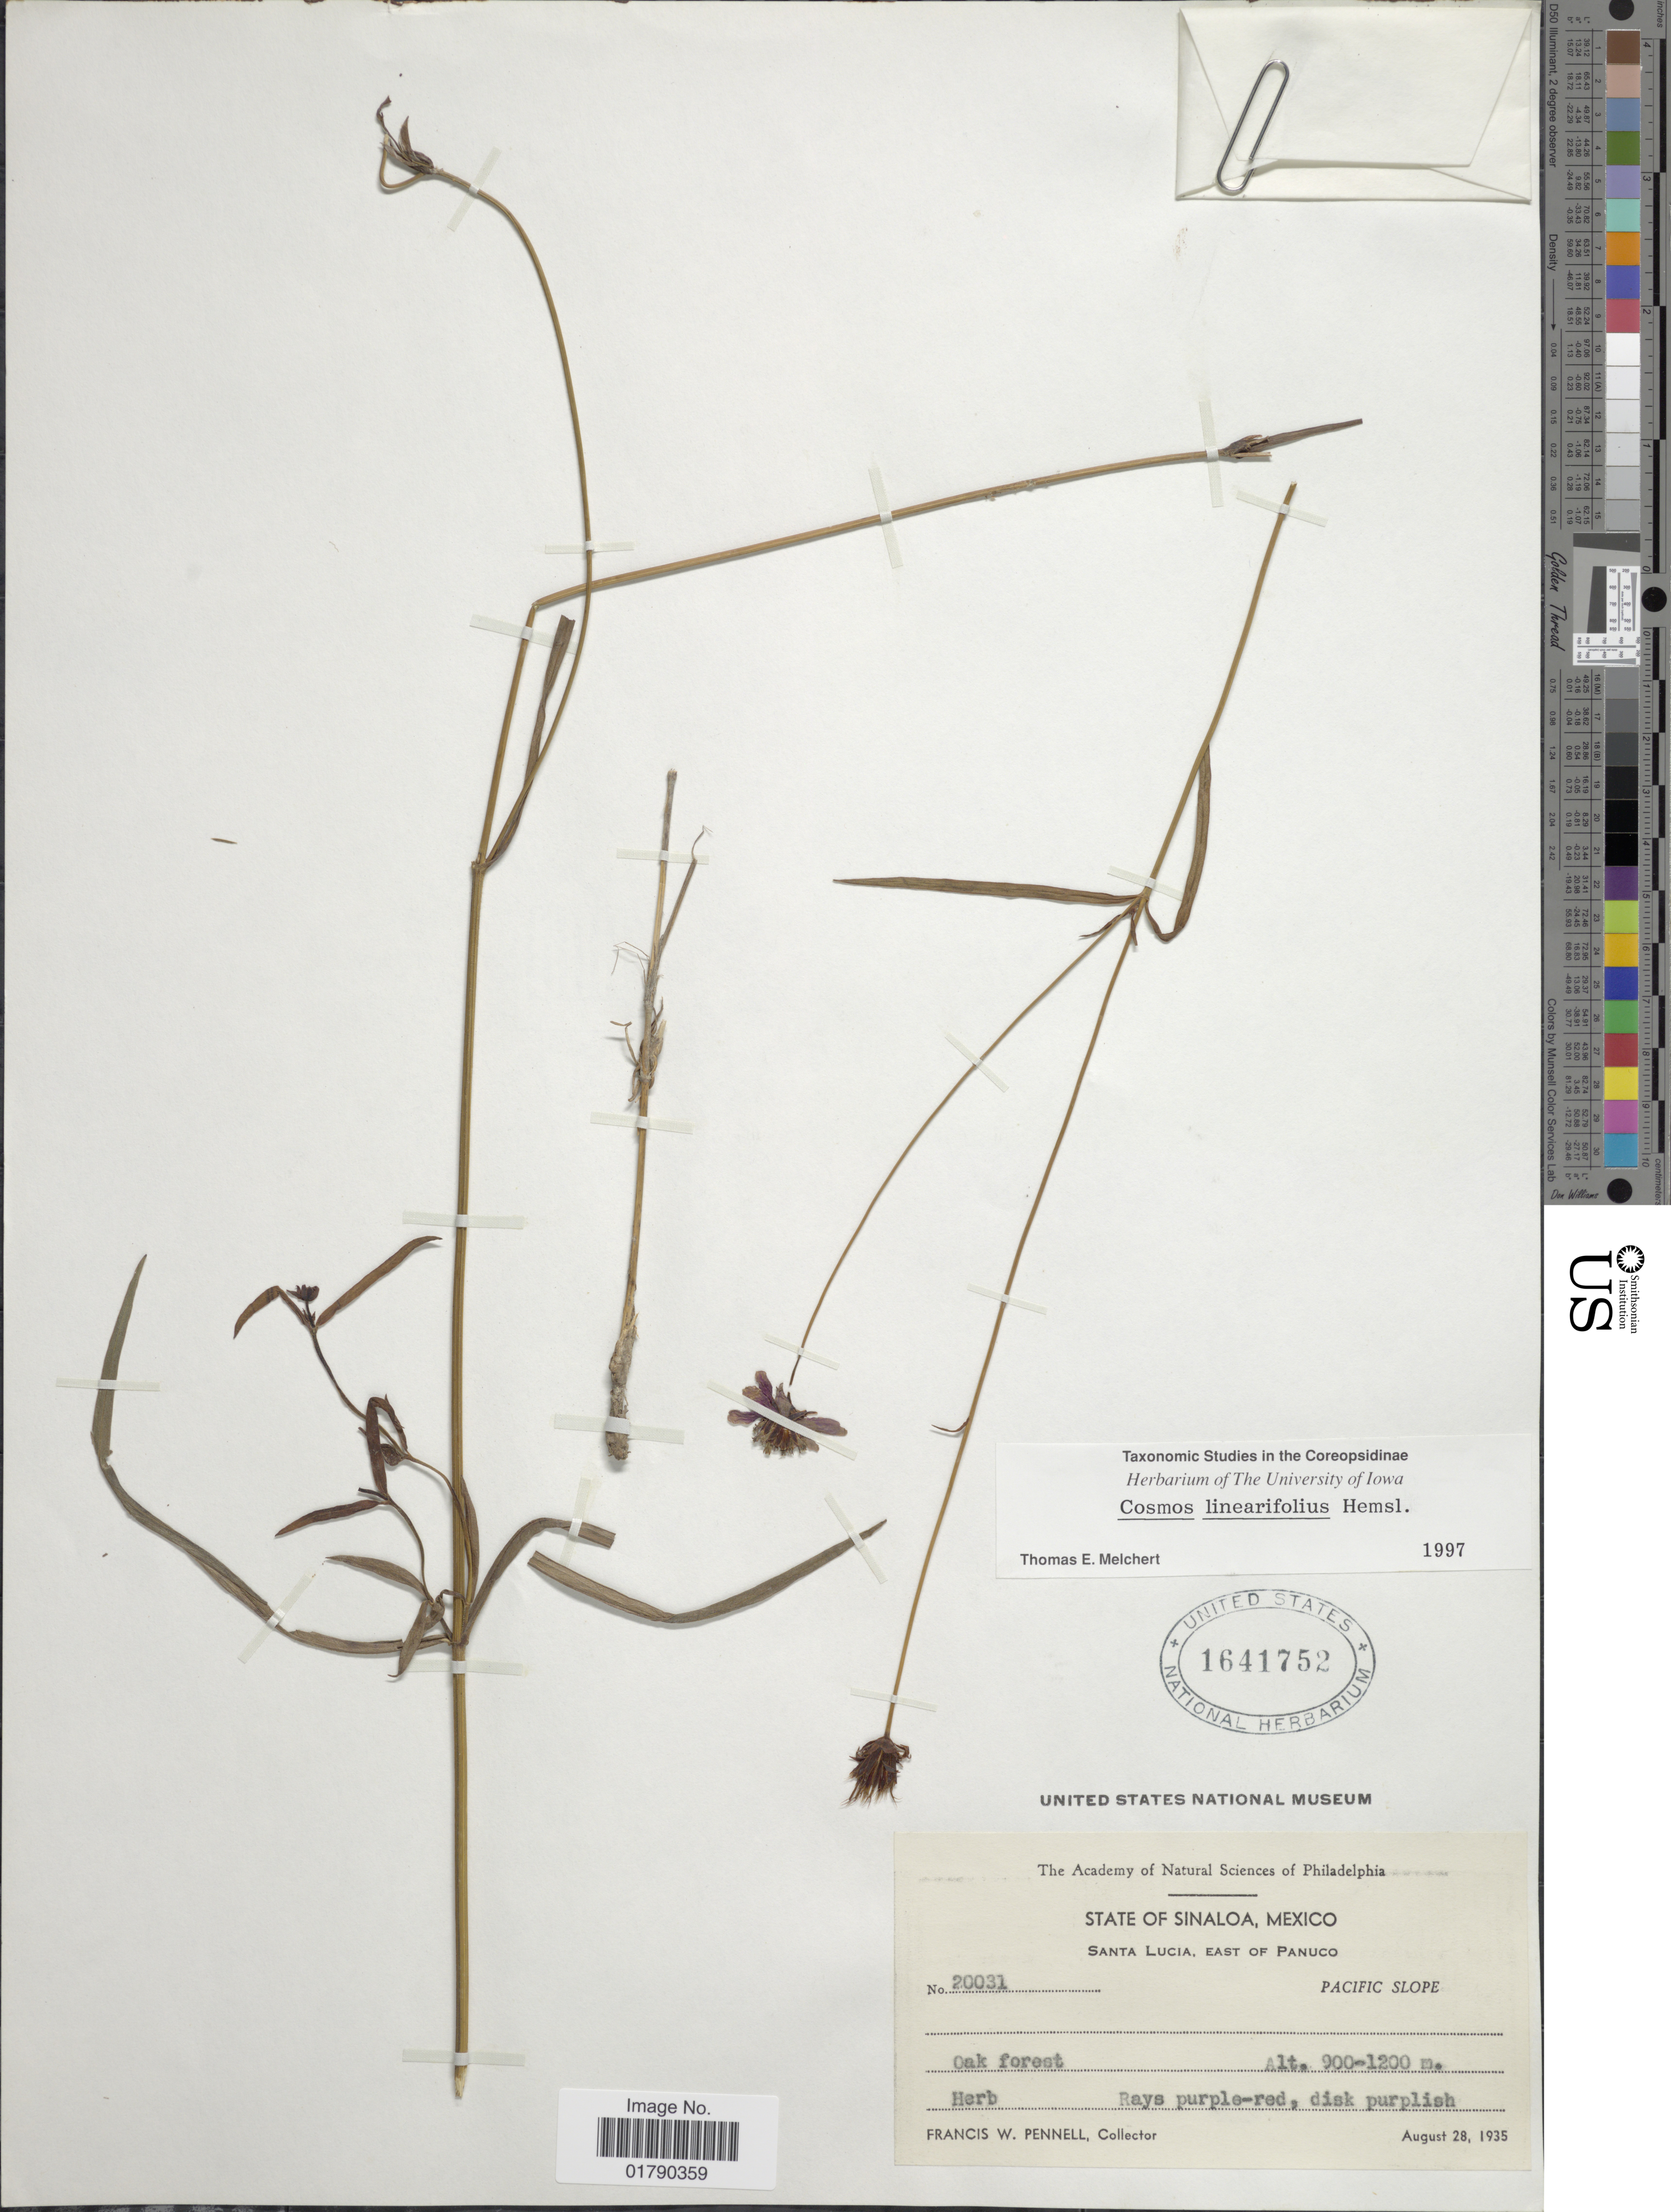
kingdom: Plantae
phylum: Tracheophyta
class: Magnoliopsida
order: Asterales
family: Asteraceae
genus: Cosmos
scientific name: Cosmos linearifolius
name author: (Sch. Bip.) Hemsl.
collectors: F. W. Pennell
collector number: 20031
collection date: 1935-08-28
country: Mexico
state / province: Sinaloa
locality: Santa Lucia, East of Panuco, Pacific Slope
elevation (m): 900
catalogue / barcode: US 1641752